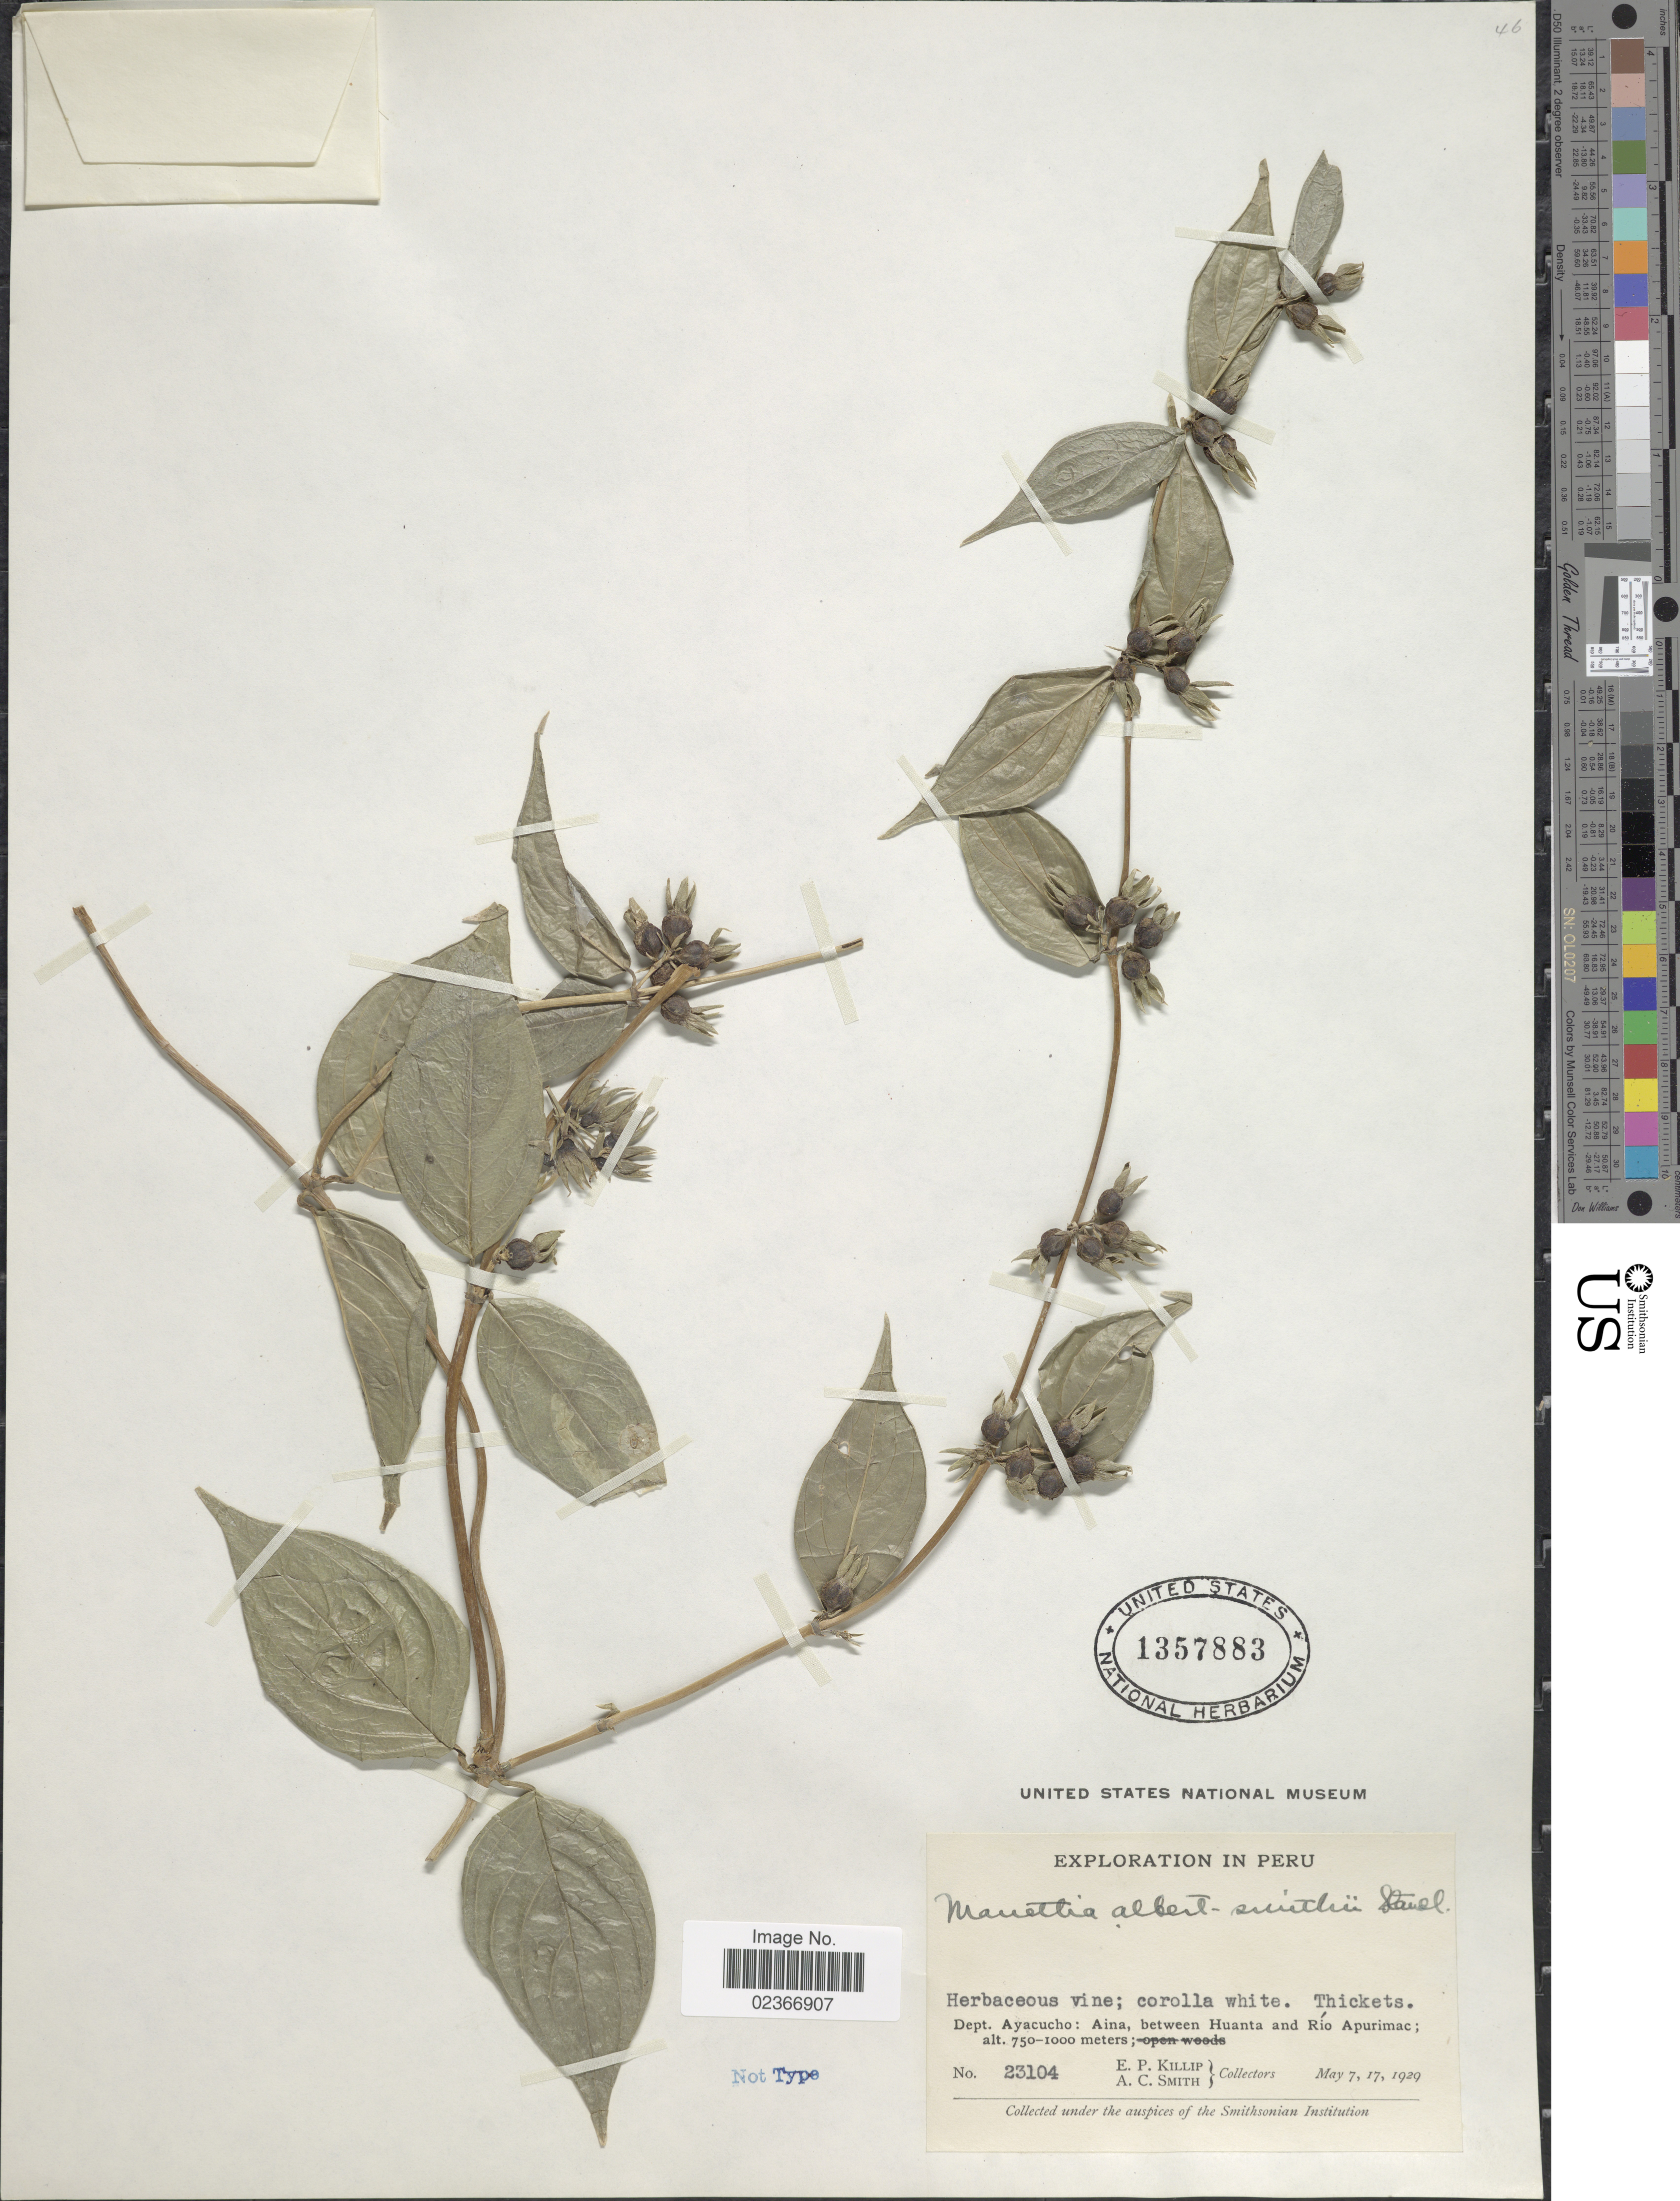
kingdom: Plantae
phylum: Tracheophyta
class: Magnoliopsida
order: Gentianales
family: Rubiaceae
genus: Manettia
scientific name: Manettia albert-smithii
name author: Standl.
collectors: E. P. Killip & A. C. Smith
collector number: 23104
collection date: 1929-05-07/1929-05-17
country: Peru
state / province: Ayacucho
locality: Dept. Ayacucho: Aina, between Huanta and Rio Apurimac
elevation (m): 750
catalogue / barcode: US 1357883